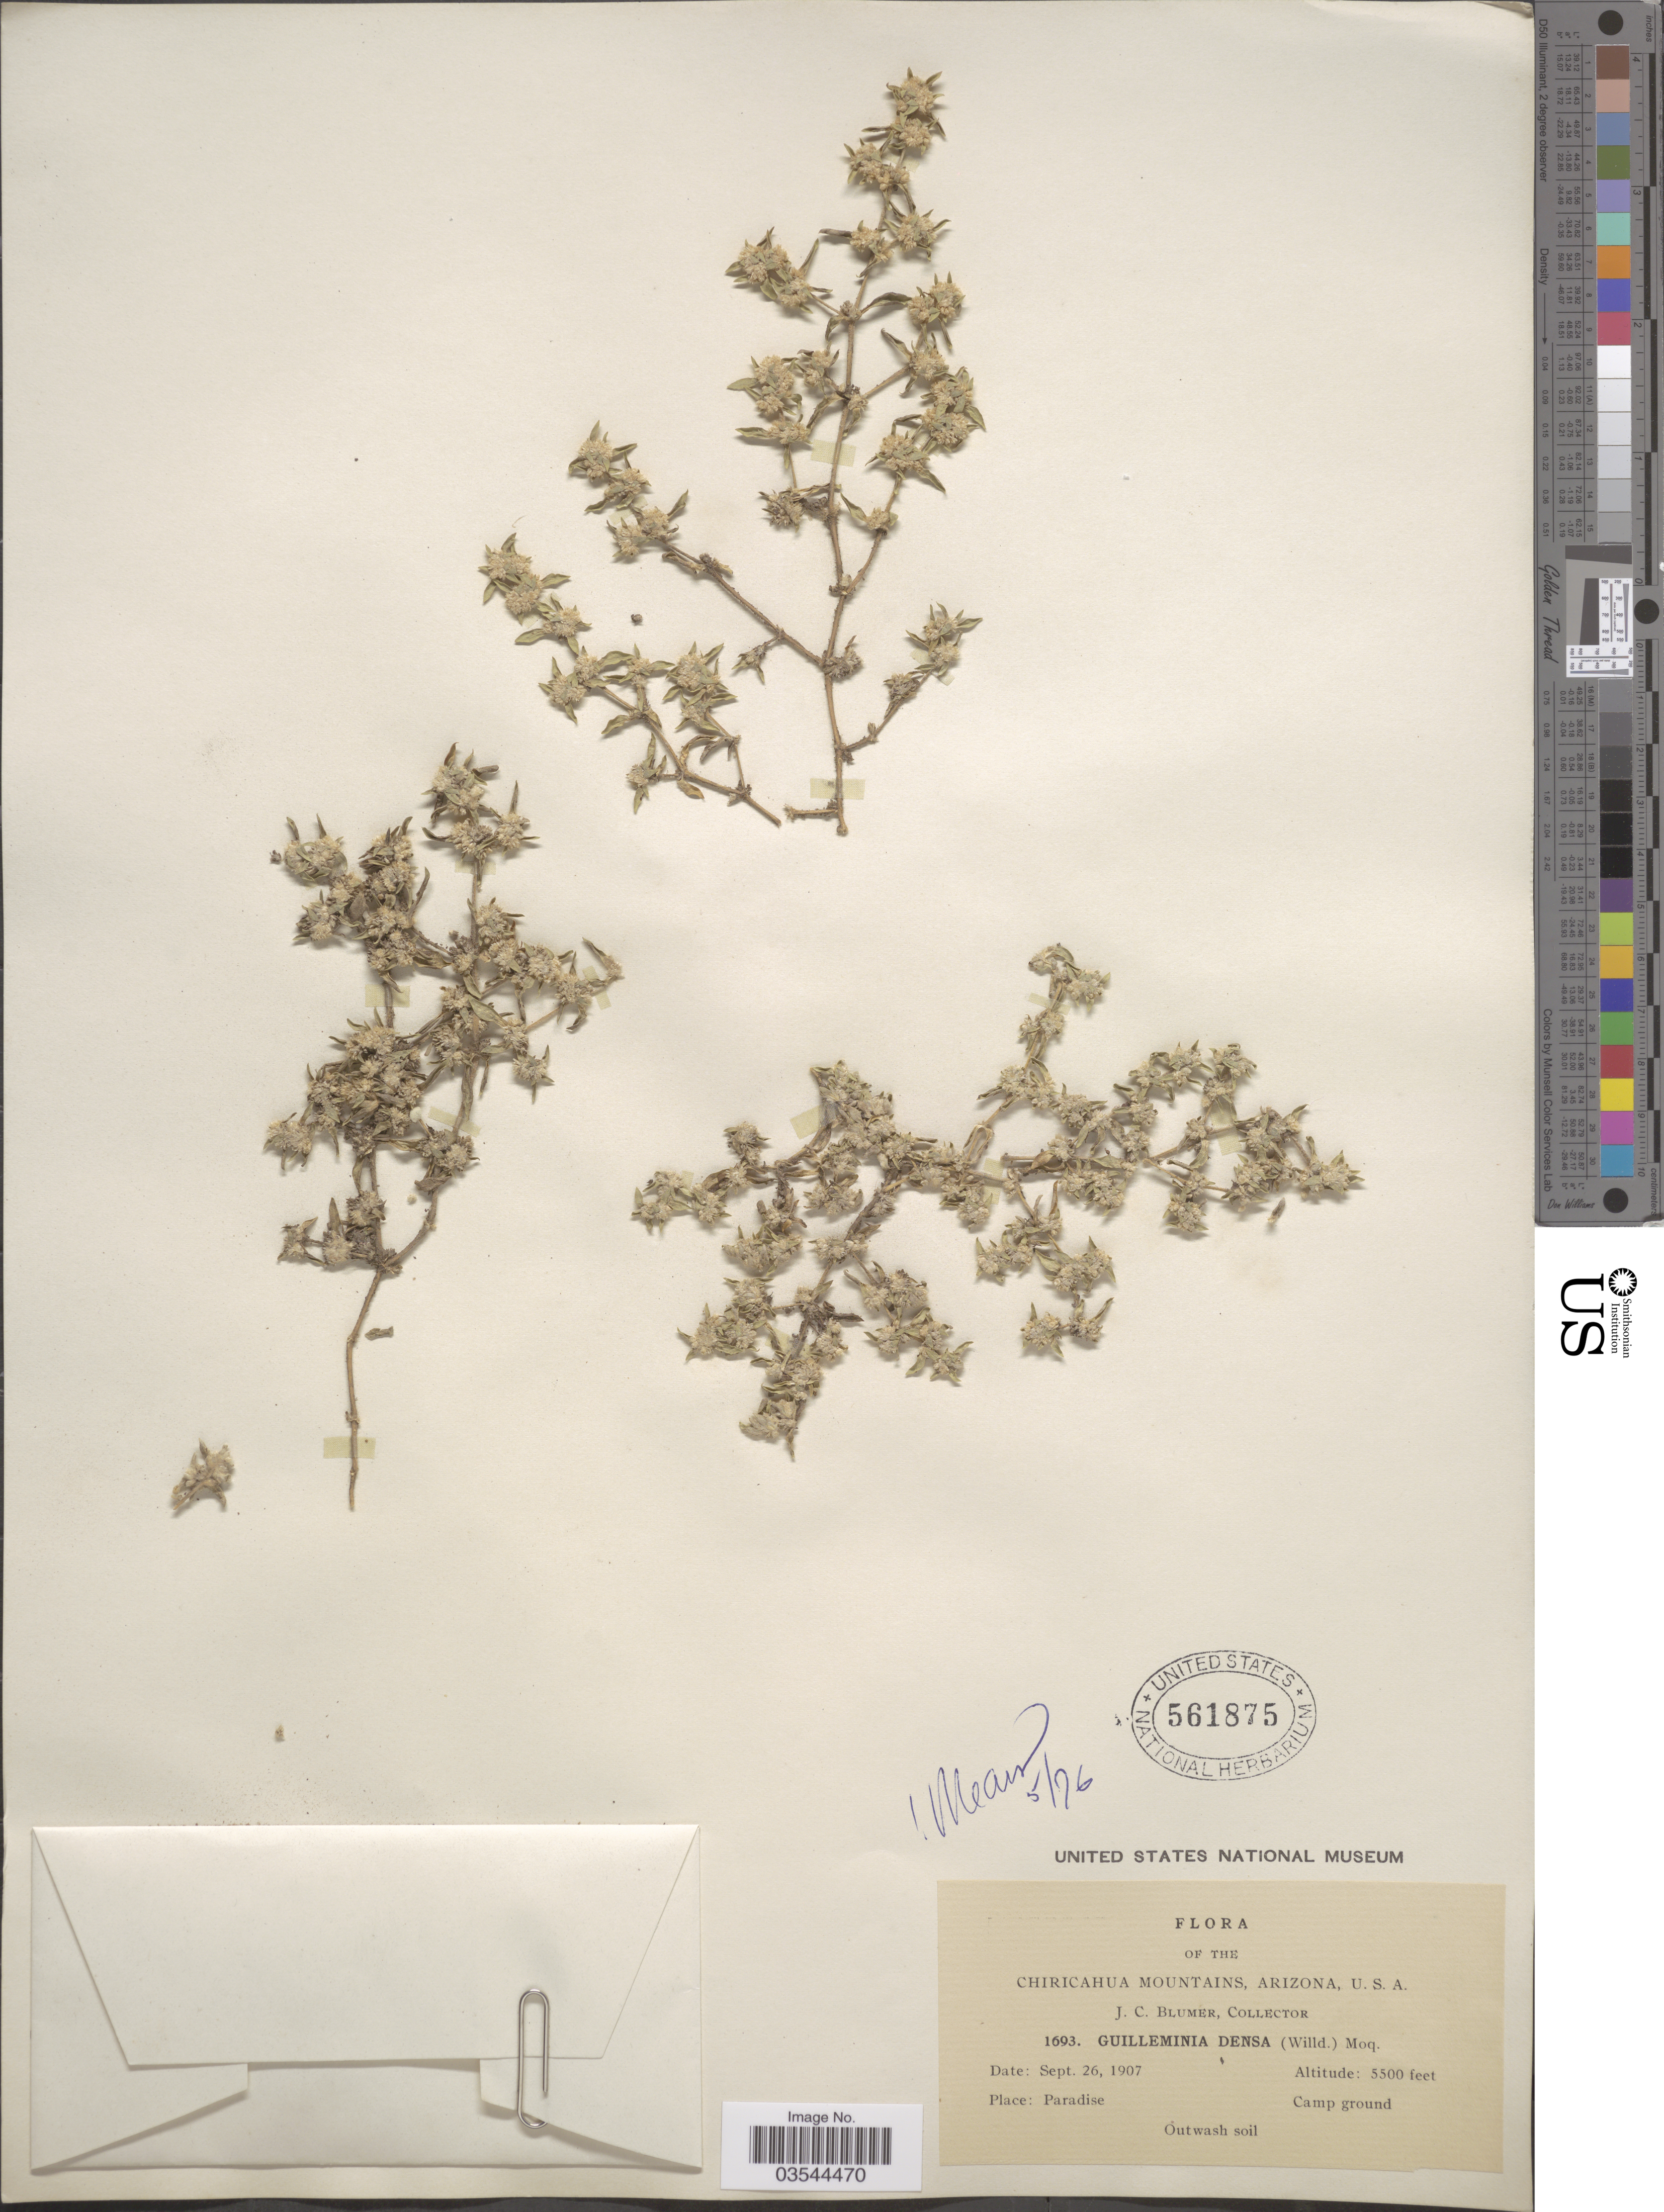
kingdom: Plantae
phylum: Tracheophyta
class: Magnoliopsida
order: Caryophyllales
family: Amaranthaceae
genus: Guilleminea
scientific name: Guilleminea densa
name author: (Humb. & Bonpl. ex Schult.) Moq.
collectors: J. C. Blumer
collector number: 1693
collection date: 1907-09-26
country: United States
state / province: Arizona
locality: Chiricahua Mountains, U.S.A. Paradise.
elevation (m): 1676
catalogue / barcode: US 561875